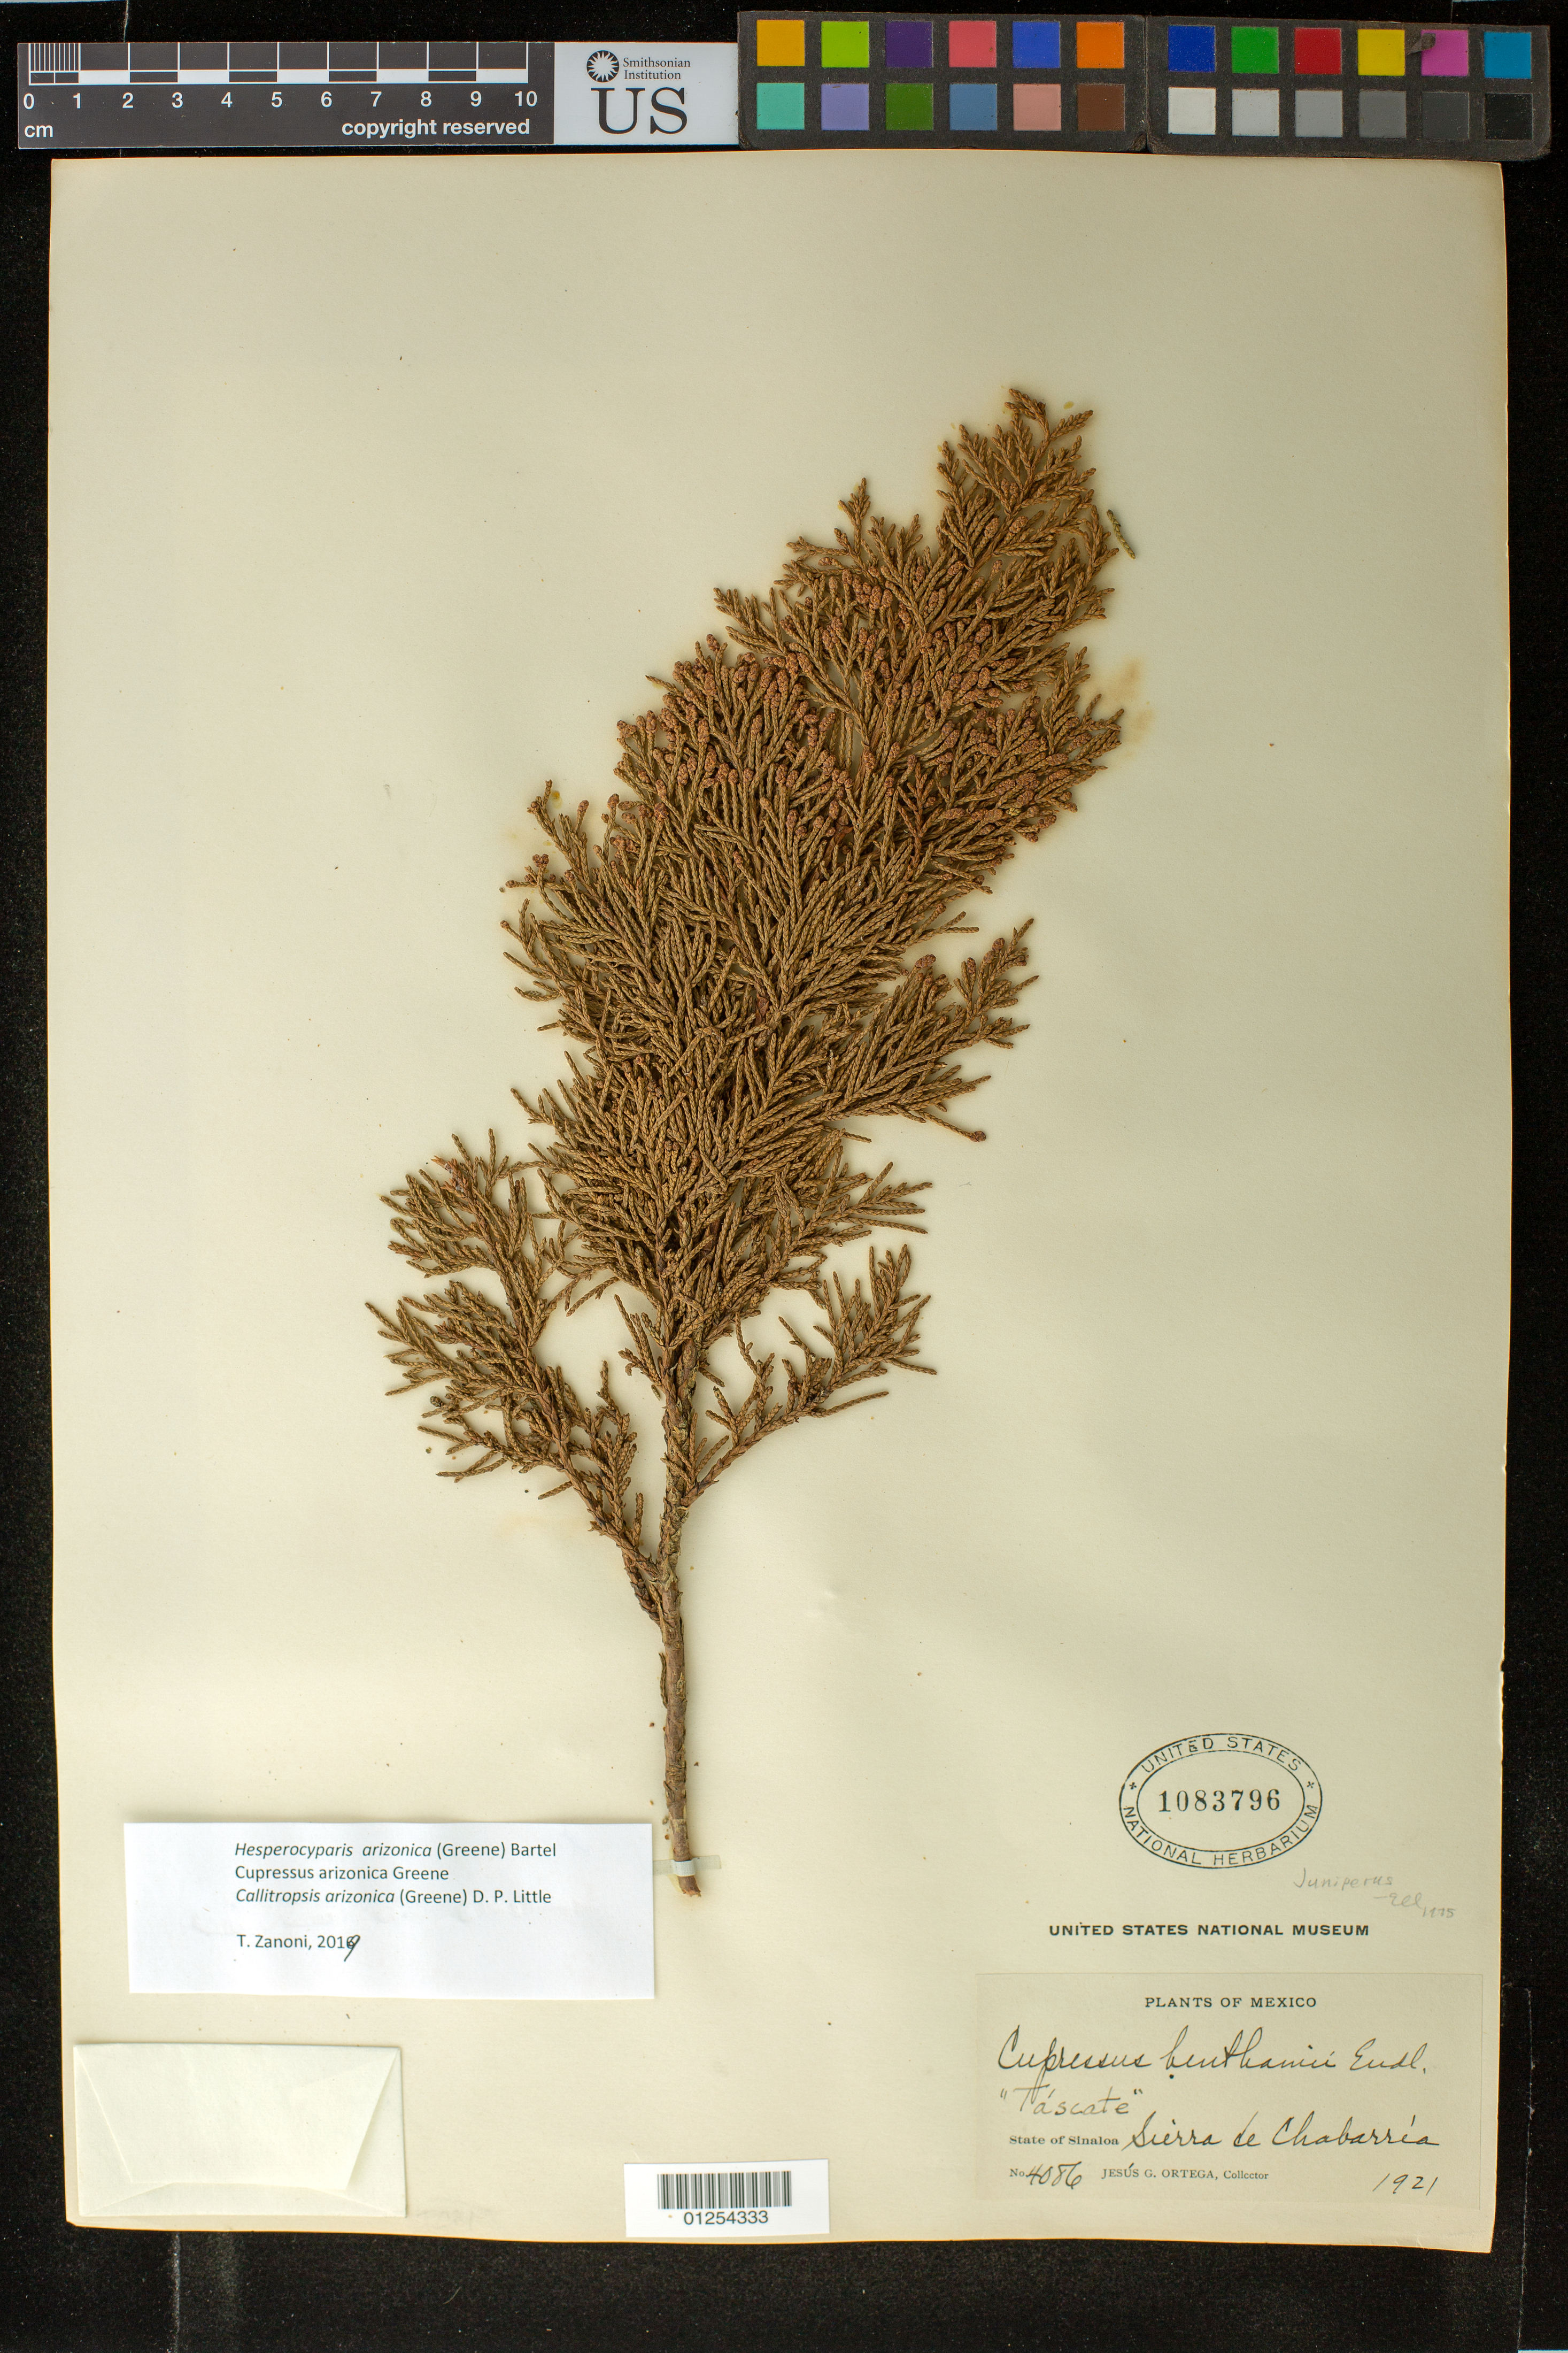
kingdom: Plantae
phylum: Tracheophyta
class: Pinopsida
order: Pinales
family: Cupressaceae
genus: Hesperocyparis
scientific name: Hesperocyparis arizonica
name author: (Greene) Bartel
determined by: Zanoni, T. A., (NY), New York Botanical Garden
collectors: J. Ortega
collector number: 4086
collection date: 1921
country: Mexico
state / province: Sinaloa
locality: "Tascate" Sierra de Chabarría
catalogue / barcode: US 1083796